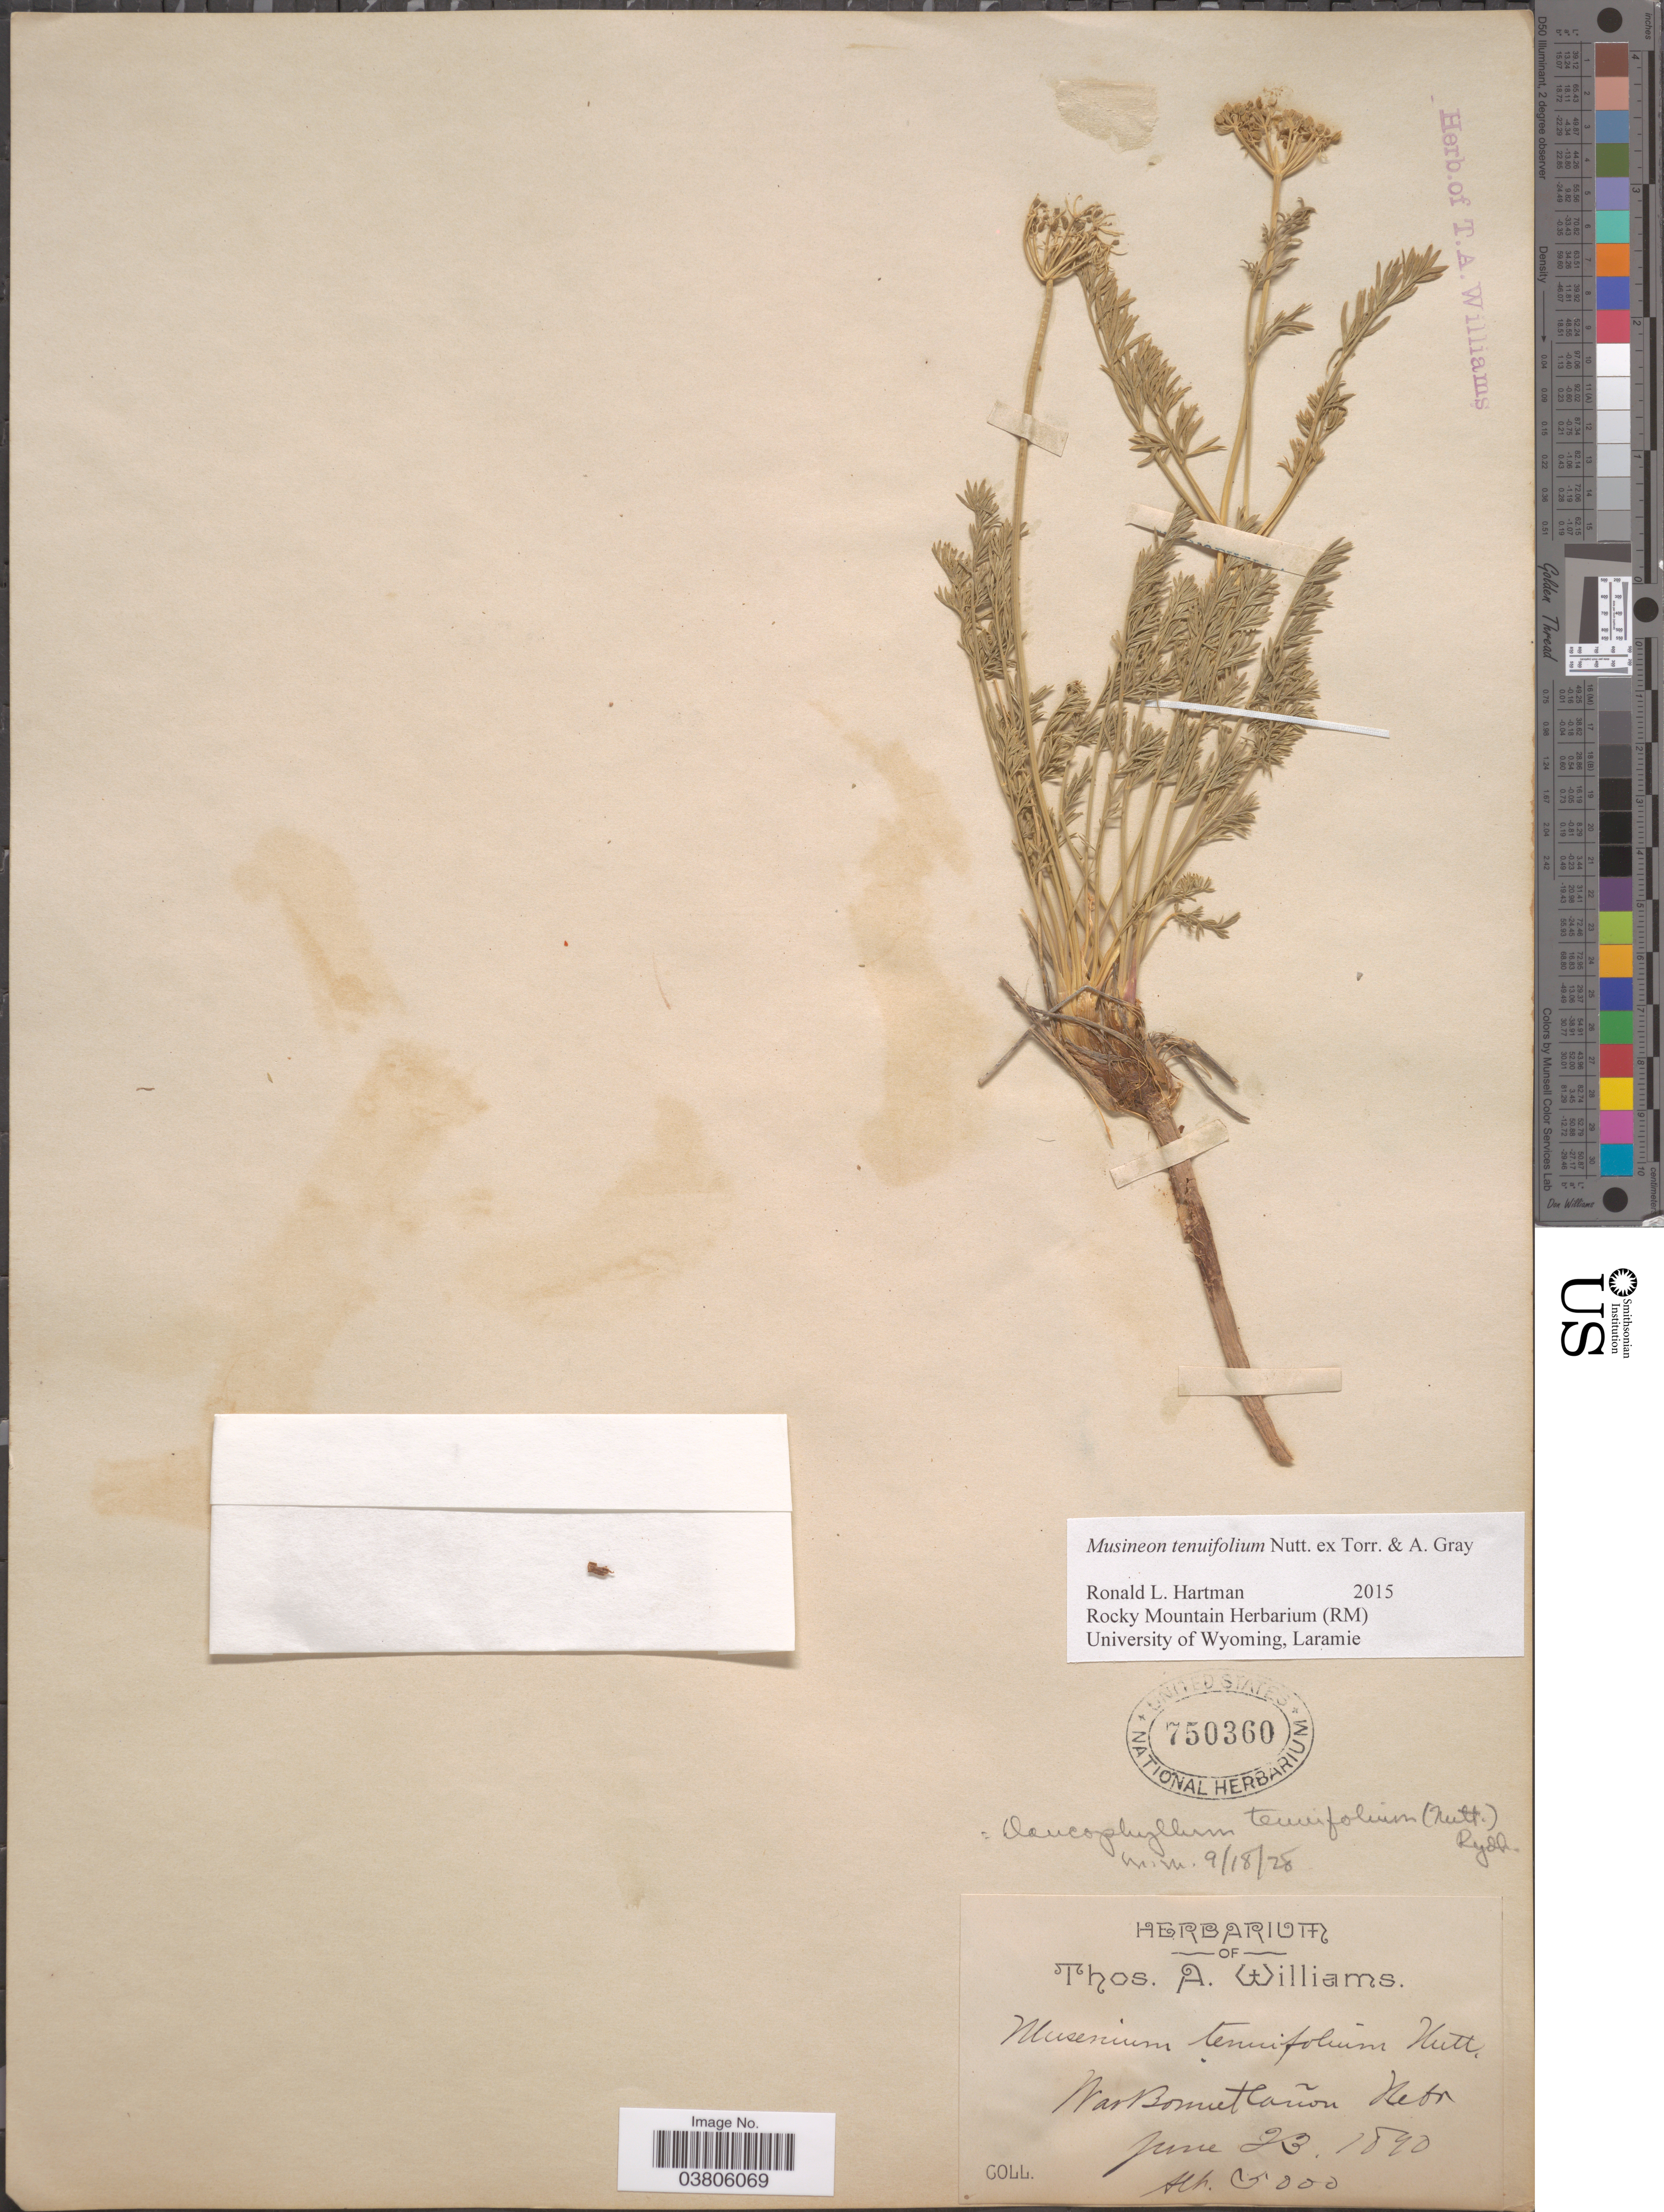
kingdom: Plantae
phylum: Tracheophyta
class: Magnoliopsida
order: Apiales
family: Apiaceae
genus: Musineon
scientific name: Musineon tenuifolium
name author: Nutt.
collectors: ex herb. Thos. A. Williams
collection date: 1890-06-23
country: United States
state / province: Nebraska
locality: War Bonnet Cañon.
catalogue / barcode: US 750360